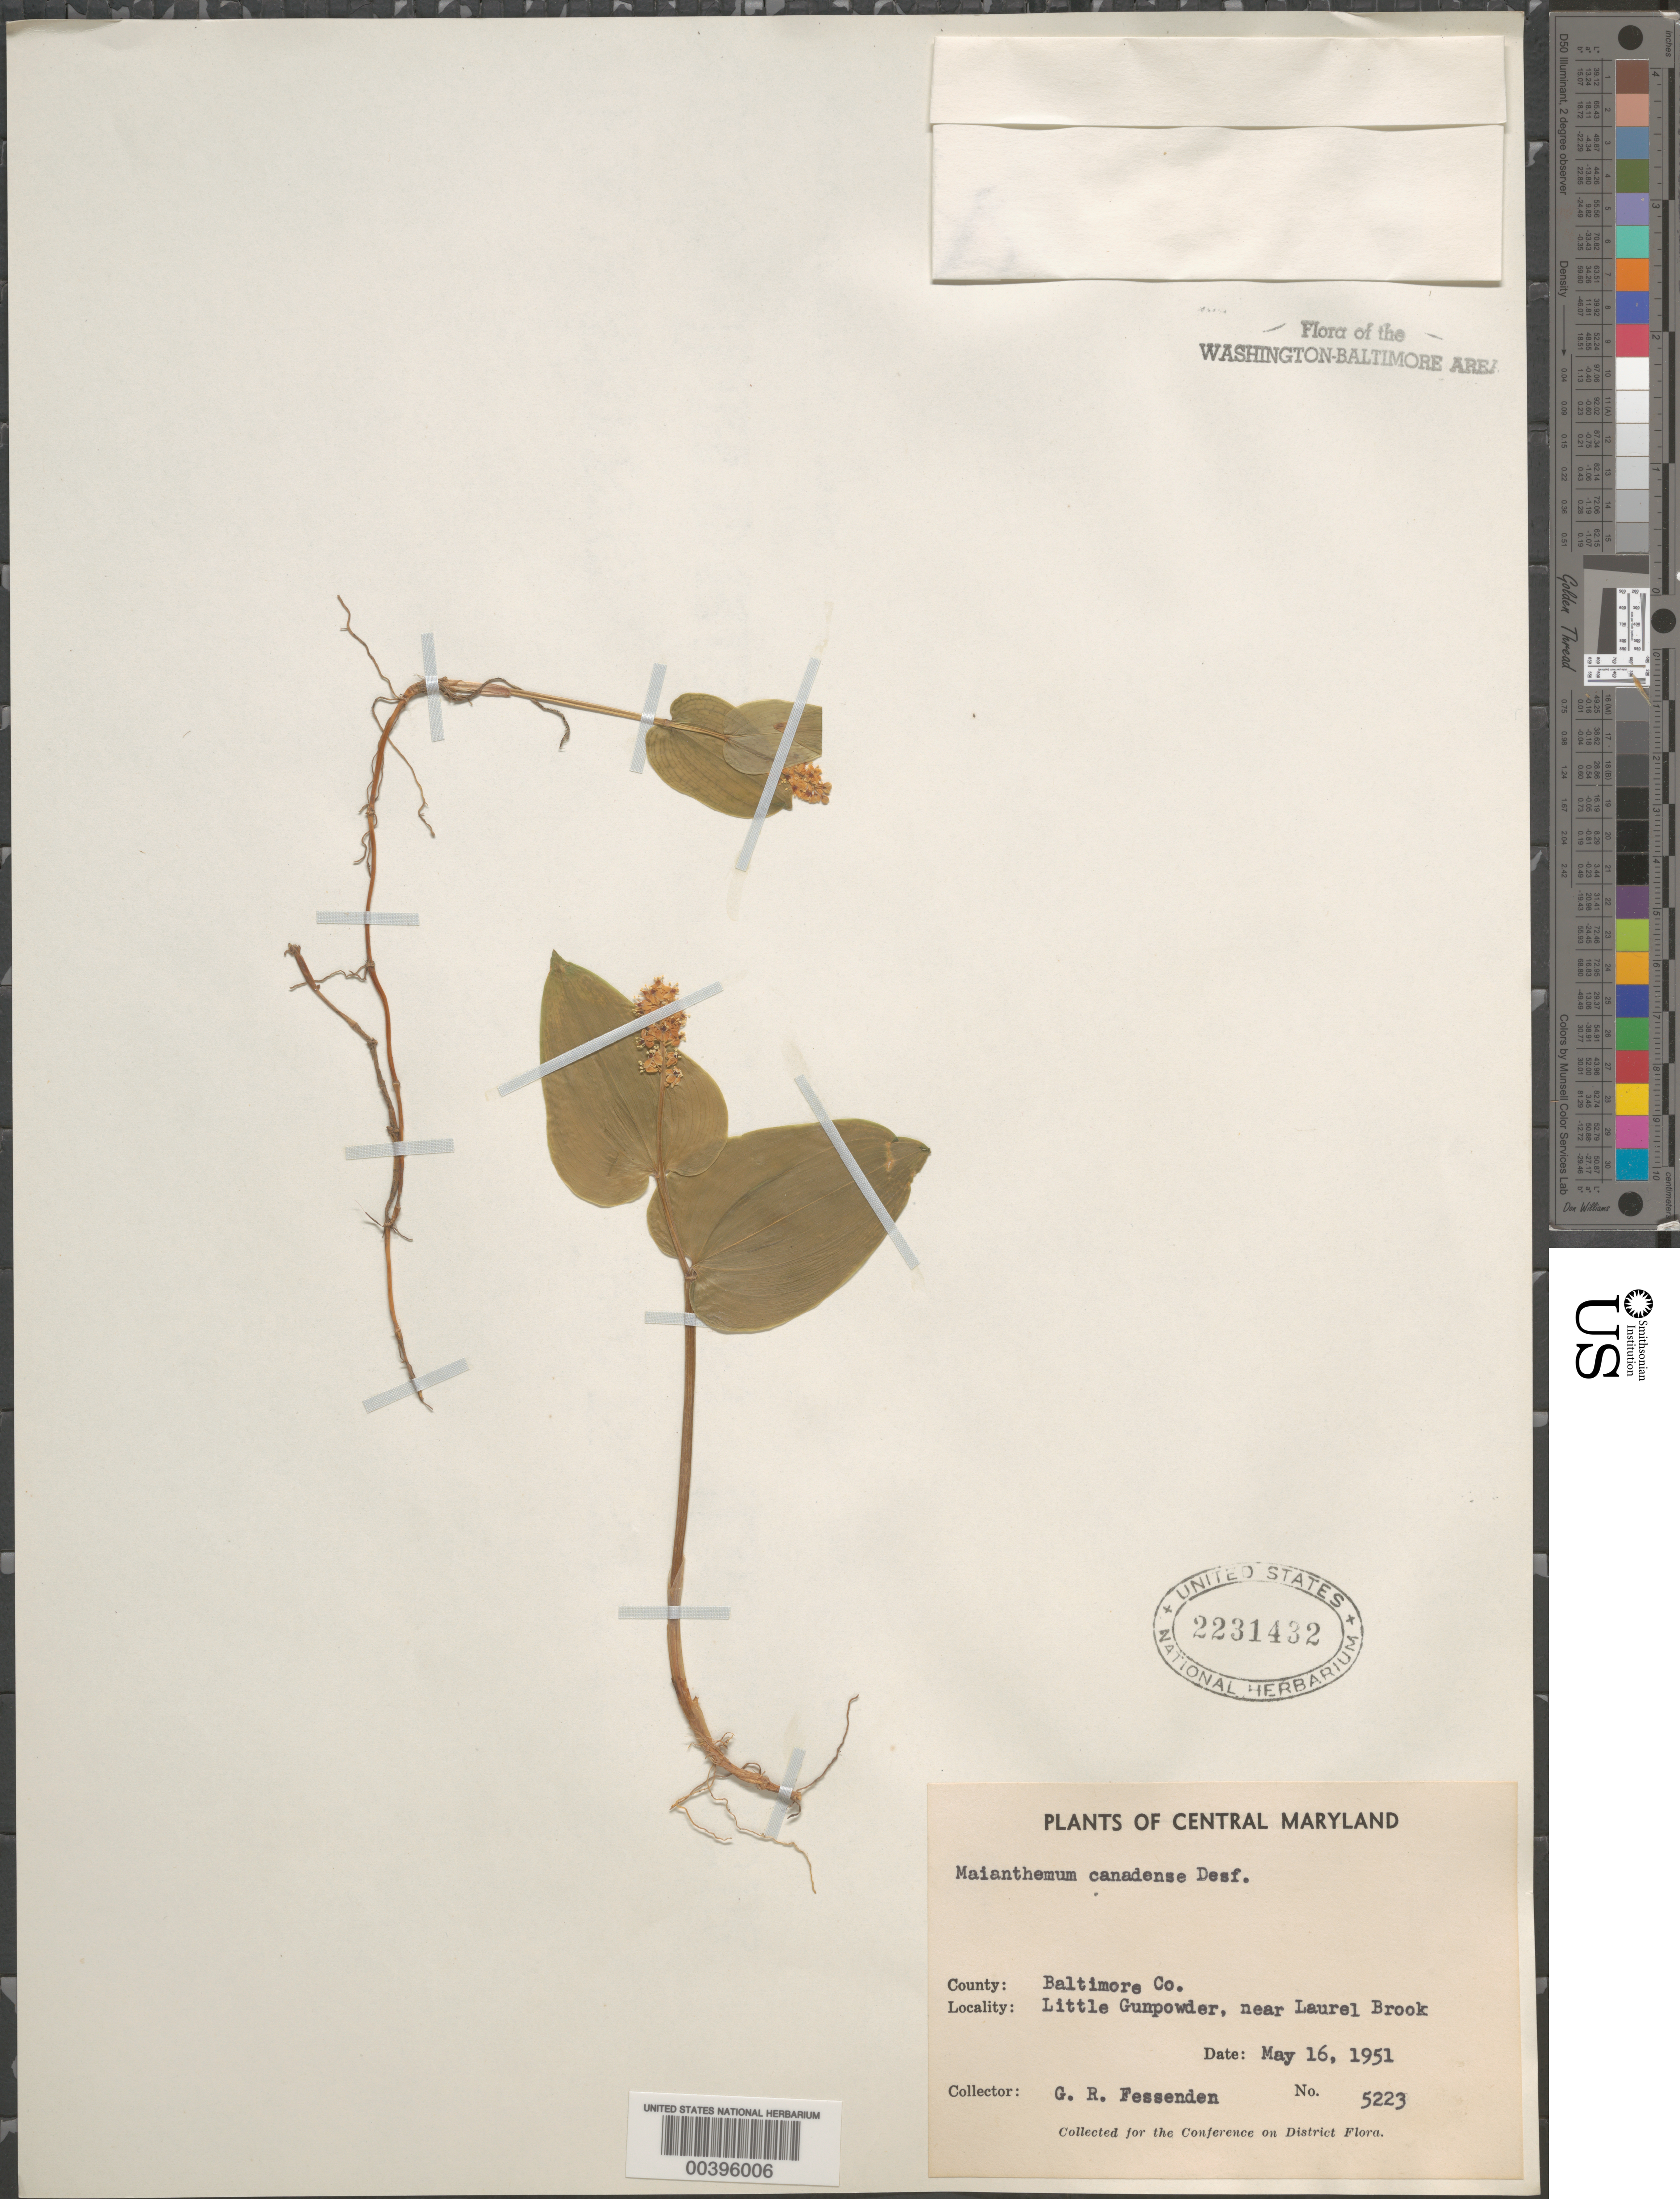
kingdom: Plantae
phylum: Tracheophyta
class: Liliopsida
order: Asparagales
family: Asparagaceae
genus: Maianthemum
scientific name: Maianthemum canadense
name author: Desf.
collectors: G. Fessenden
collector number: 5223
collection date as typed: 16 May 1951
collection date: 1951-05-16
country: United States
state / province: Maryland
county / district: Baltimore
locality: Little Gunpowder, near Laurel Brook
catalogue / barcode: US 2231432